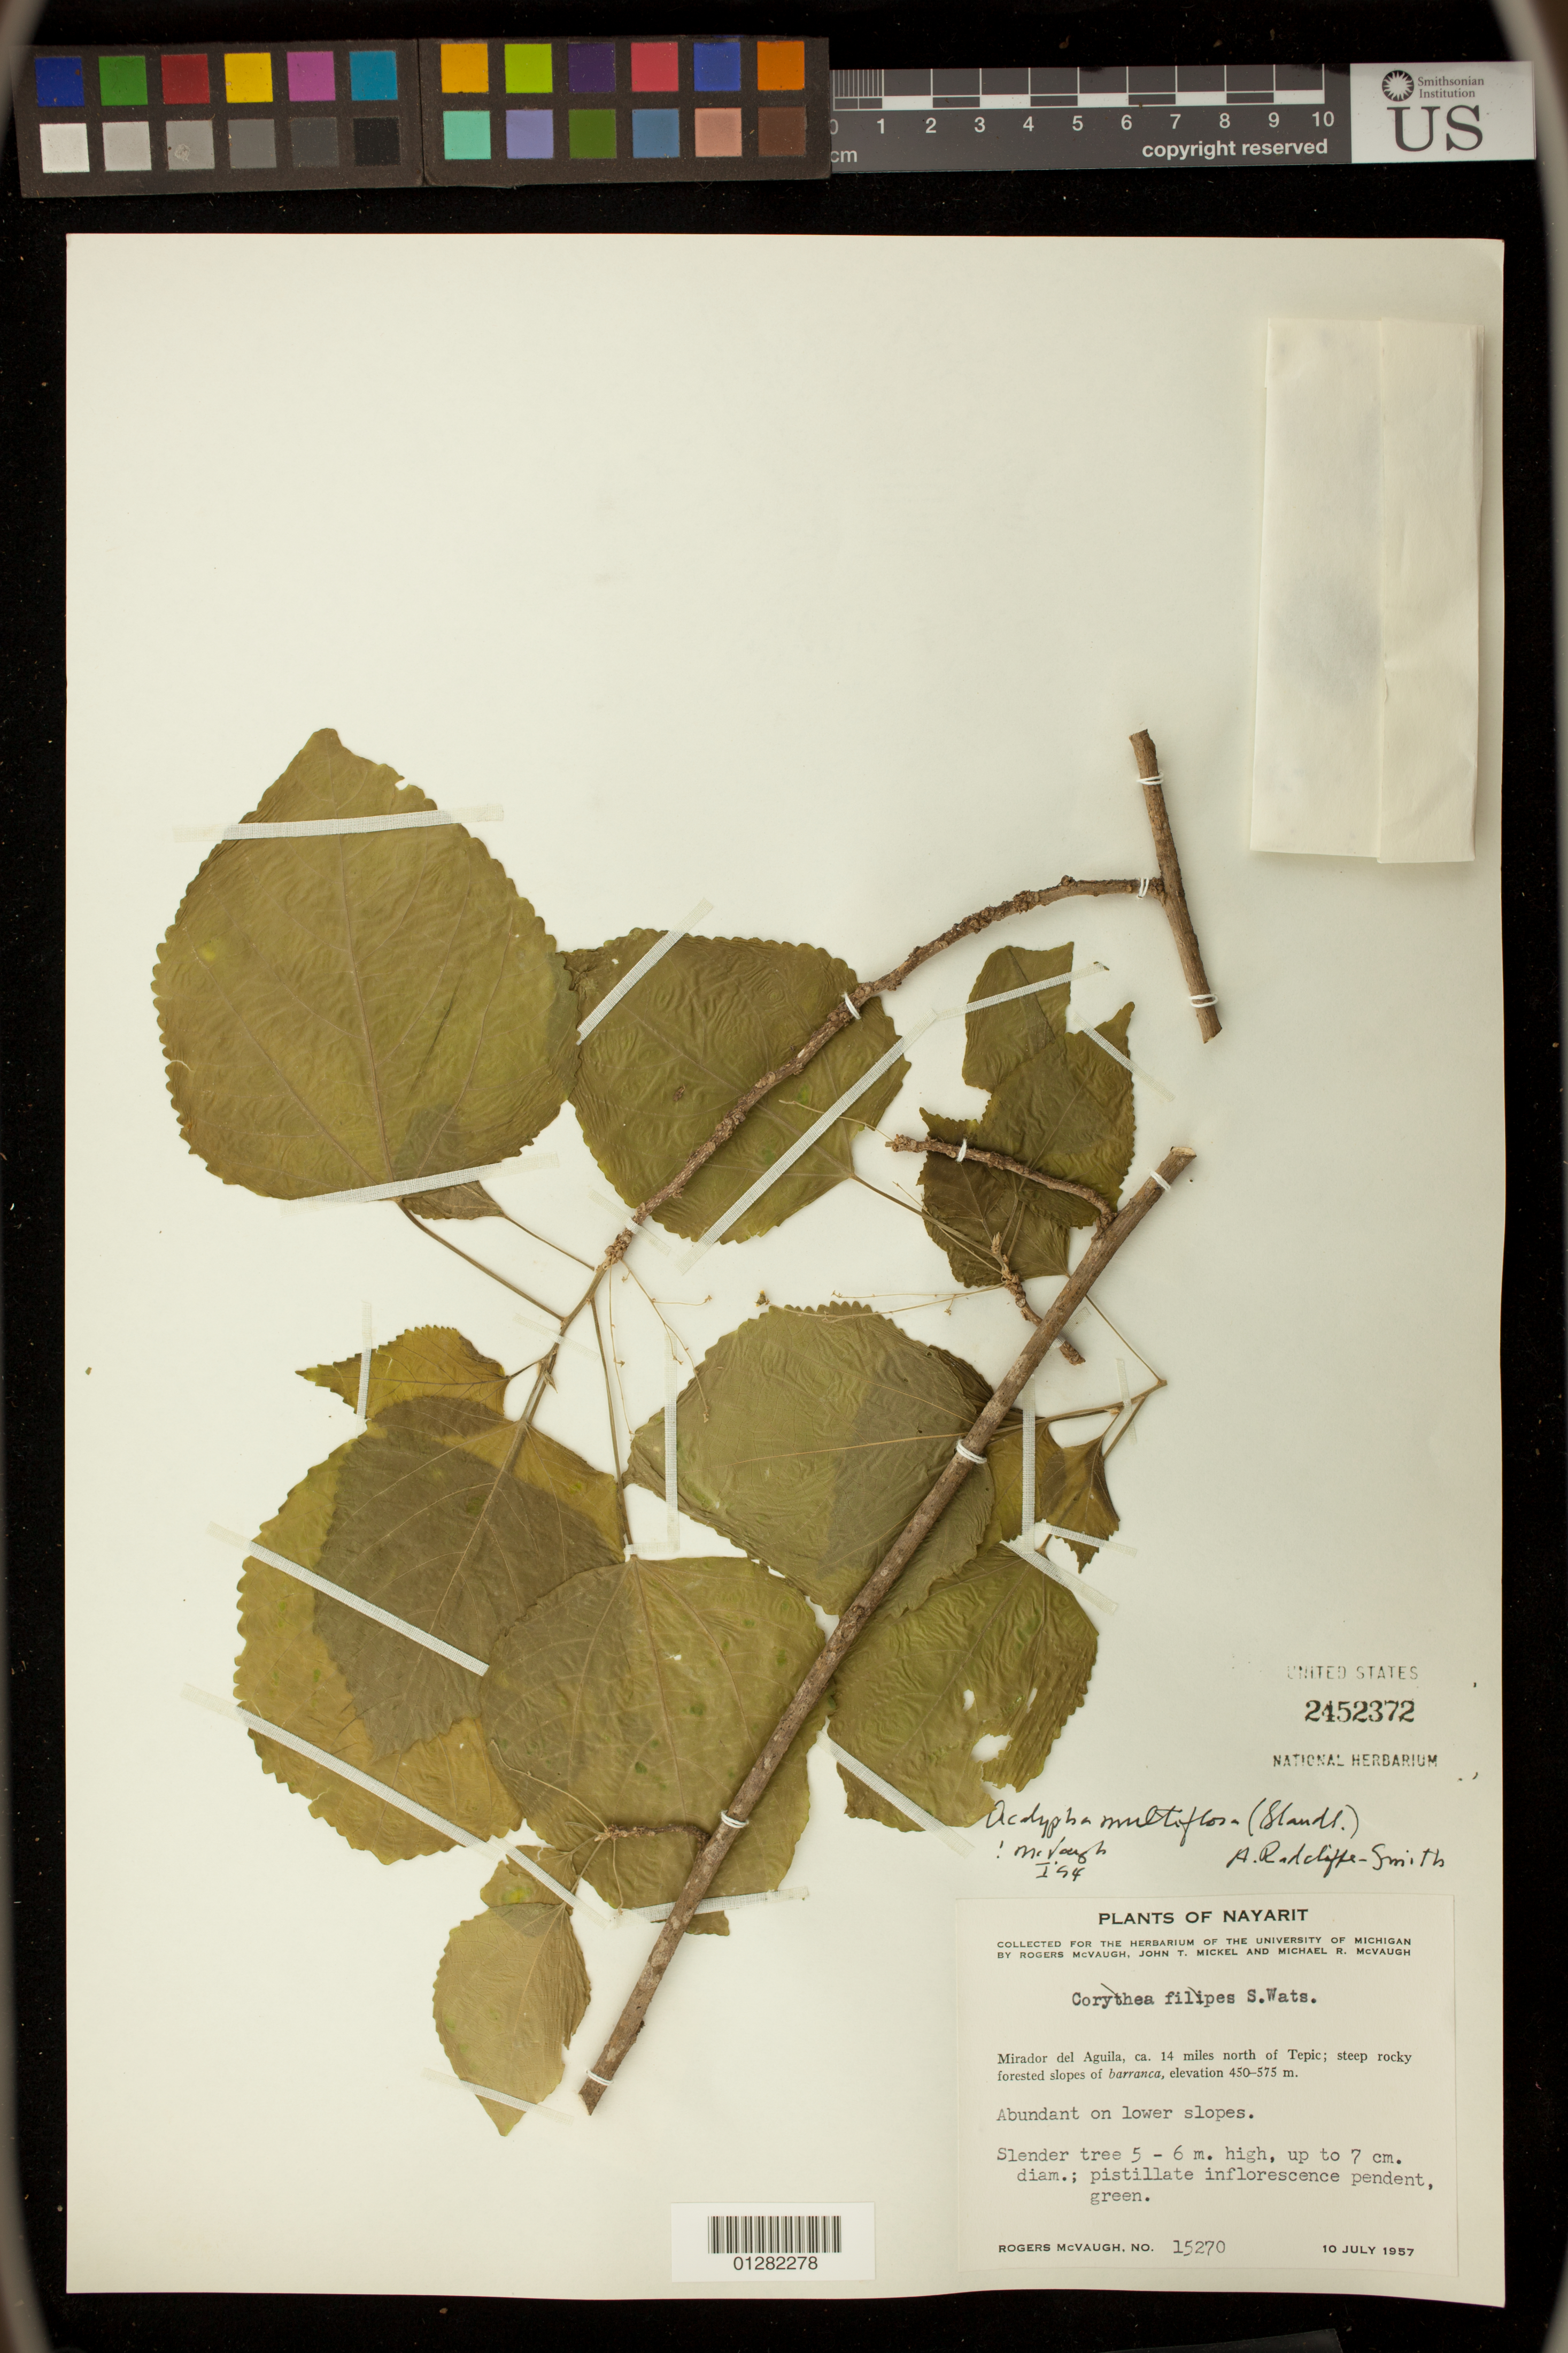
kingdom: Plantae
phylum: Tracheophyta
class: Magnoliopsida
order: Malpighiales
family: Euphorbiaceae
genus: Acalypha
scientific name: Acalypha multiflora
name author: (Standl.) Radcl.-Sm.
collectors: C. C. Deam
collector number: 15270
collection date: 1957-07-10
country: Mexico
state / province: Nayarit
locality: Mirador del Aguila, ca. 14 miles north of Tepic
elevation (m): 450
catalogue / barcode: US 2452372